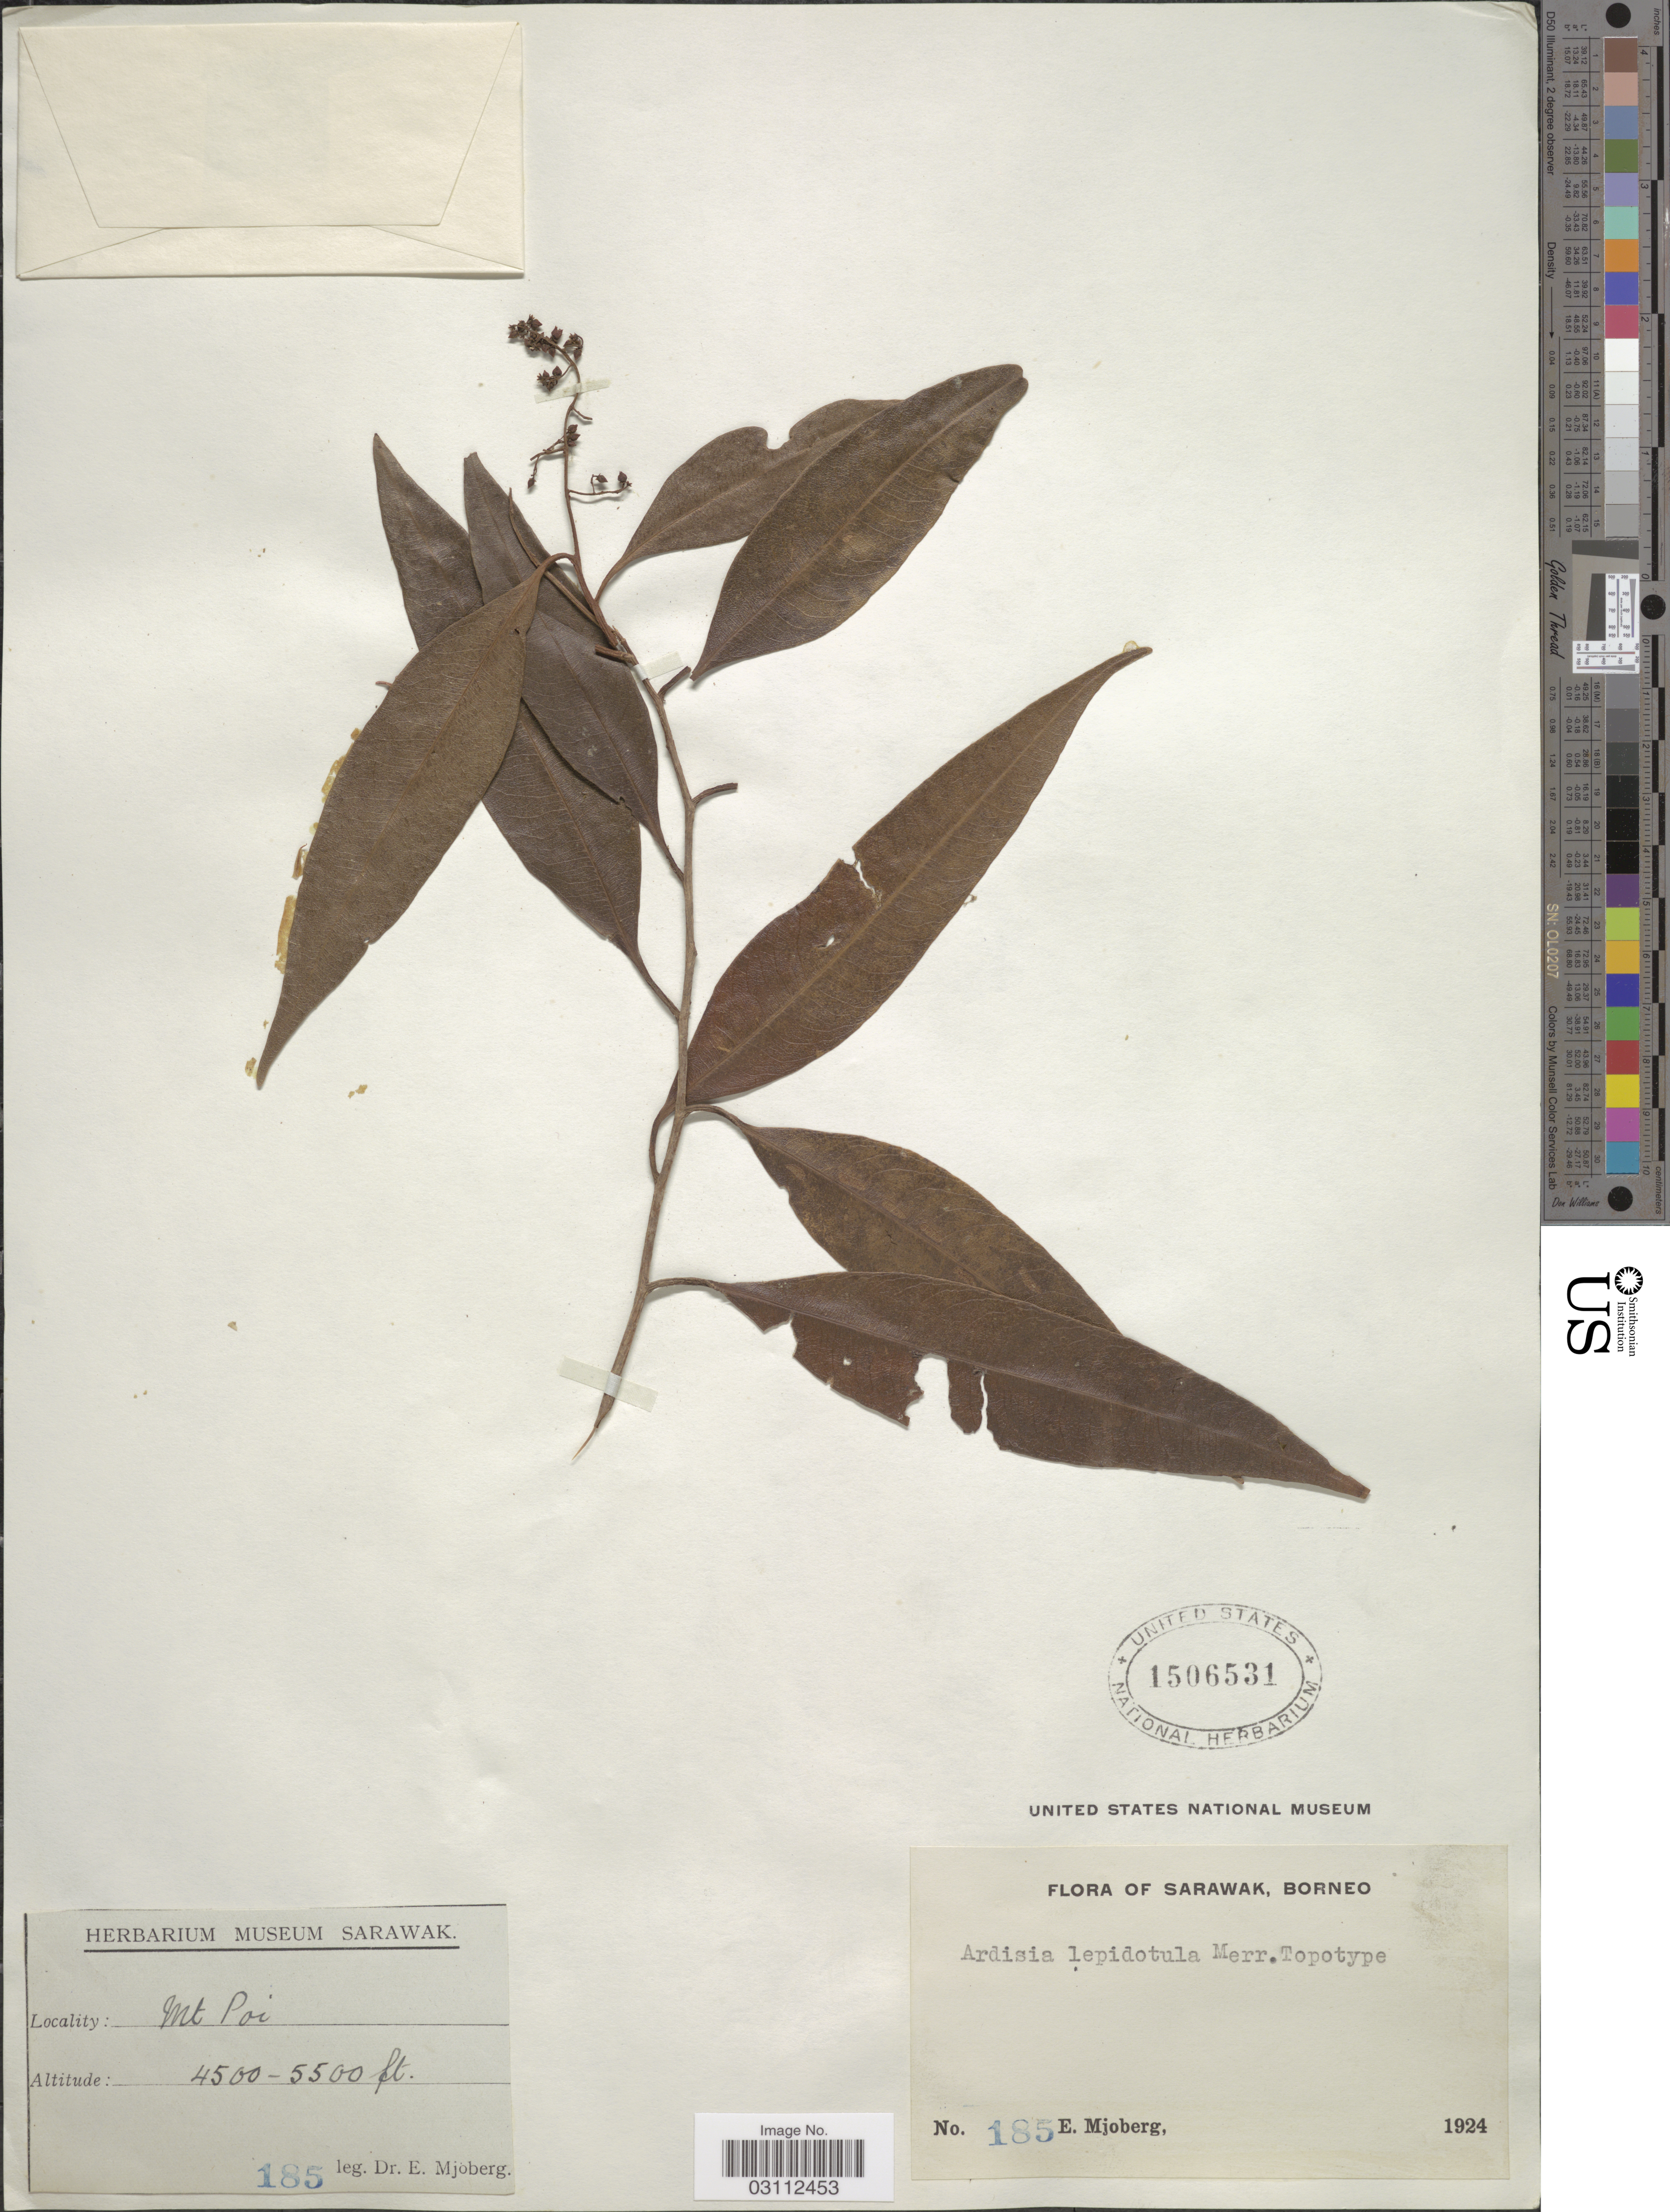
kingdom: Plantae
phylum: Tracheophyta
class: Magnoliopsida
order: Ericales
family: Primulaceae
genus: Ardisia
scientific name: Ardisia lepidotula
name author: Merr.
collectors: E. Mjoberg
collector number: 185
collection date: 1924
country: Malaysia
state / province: Sarawak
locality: Mt Poi.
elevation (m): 1372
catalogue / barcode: US 1506531